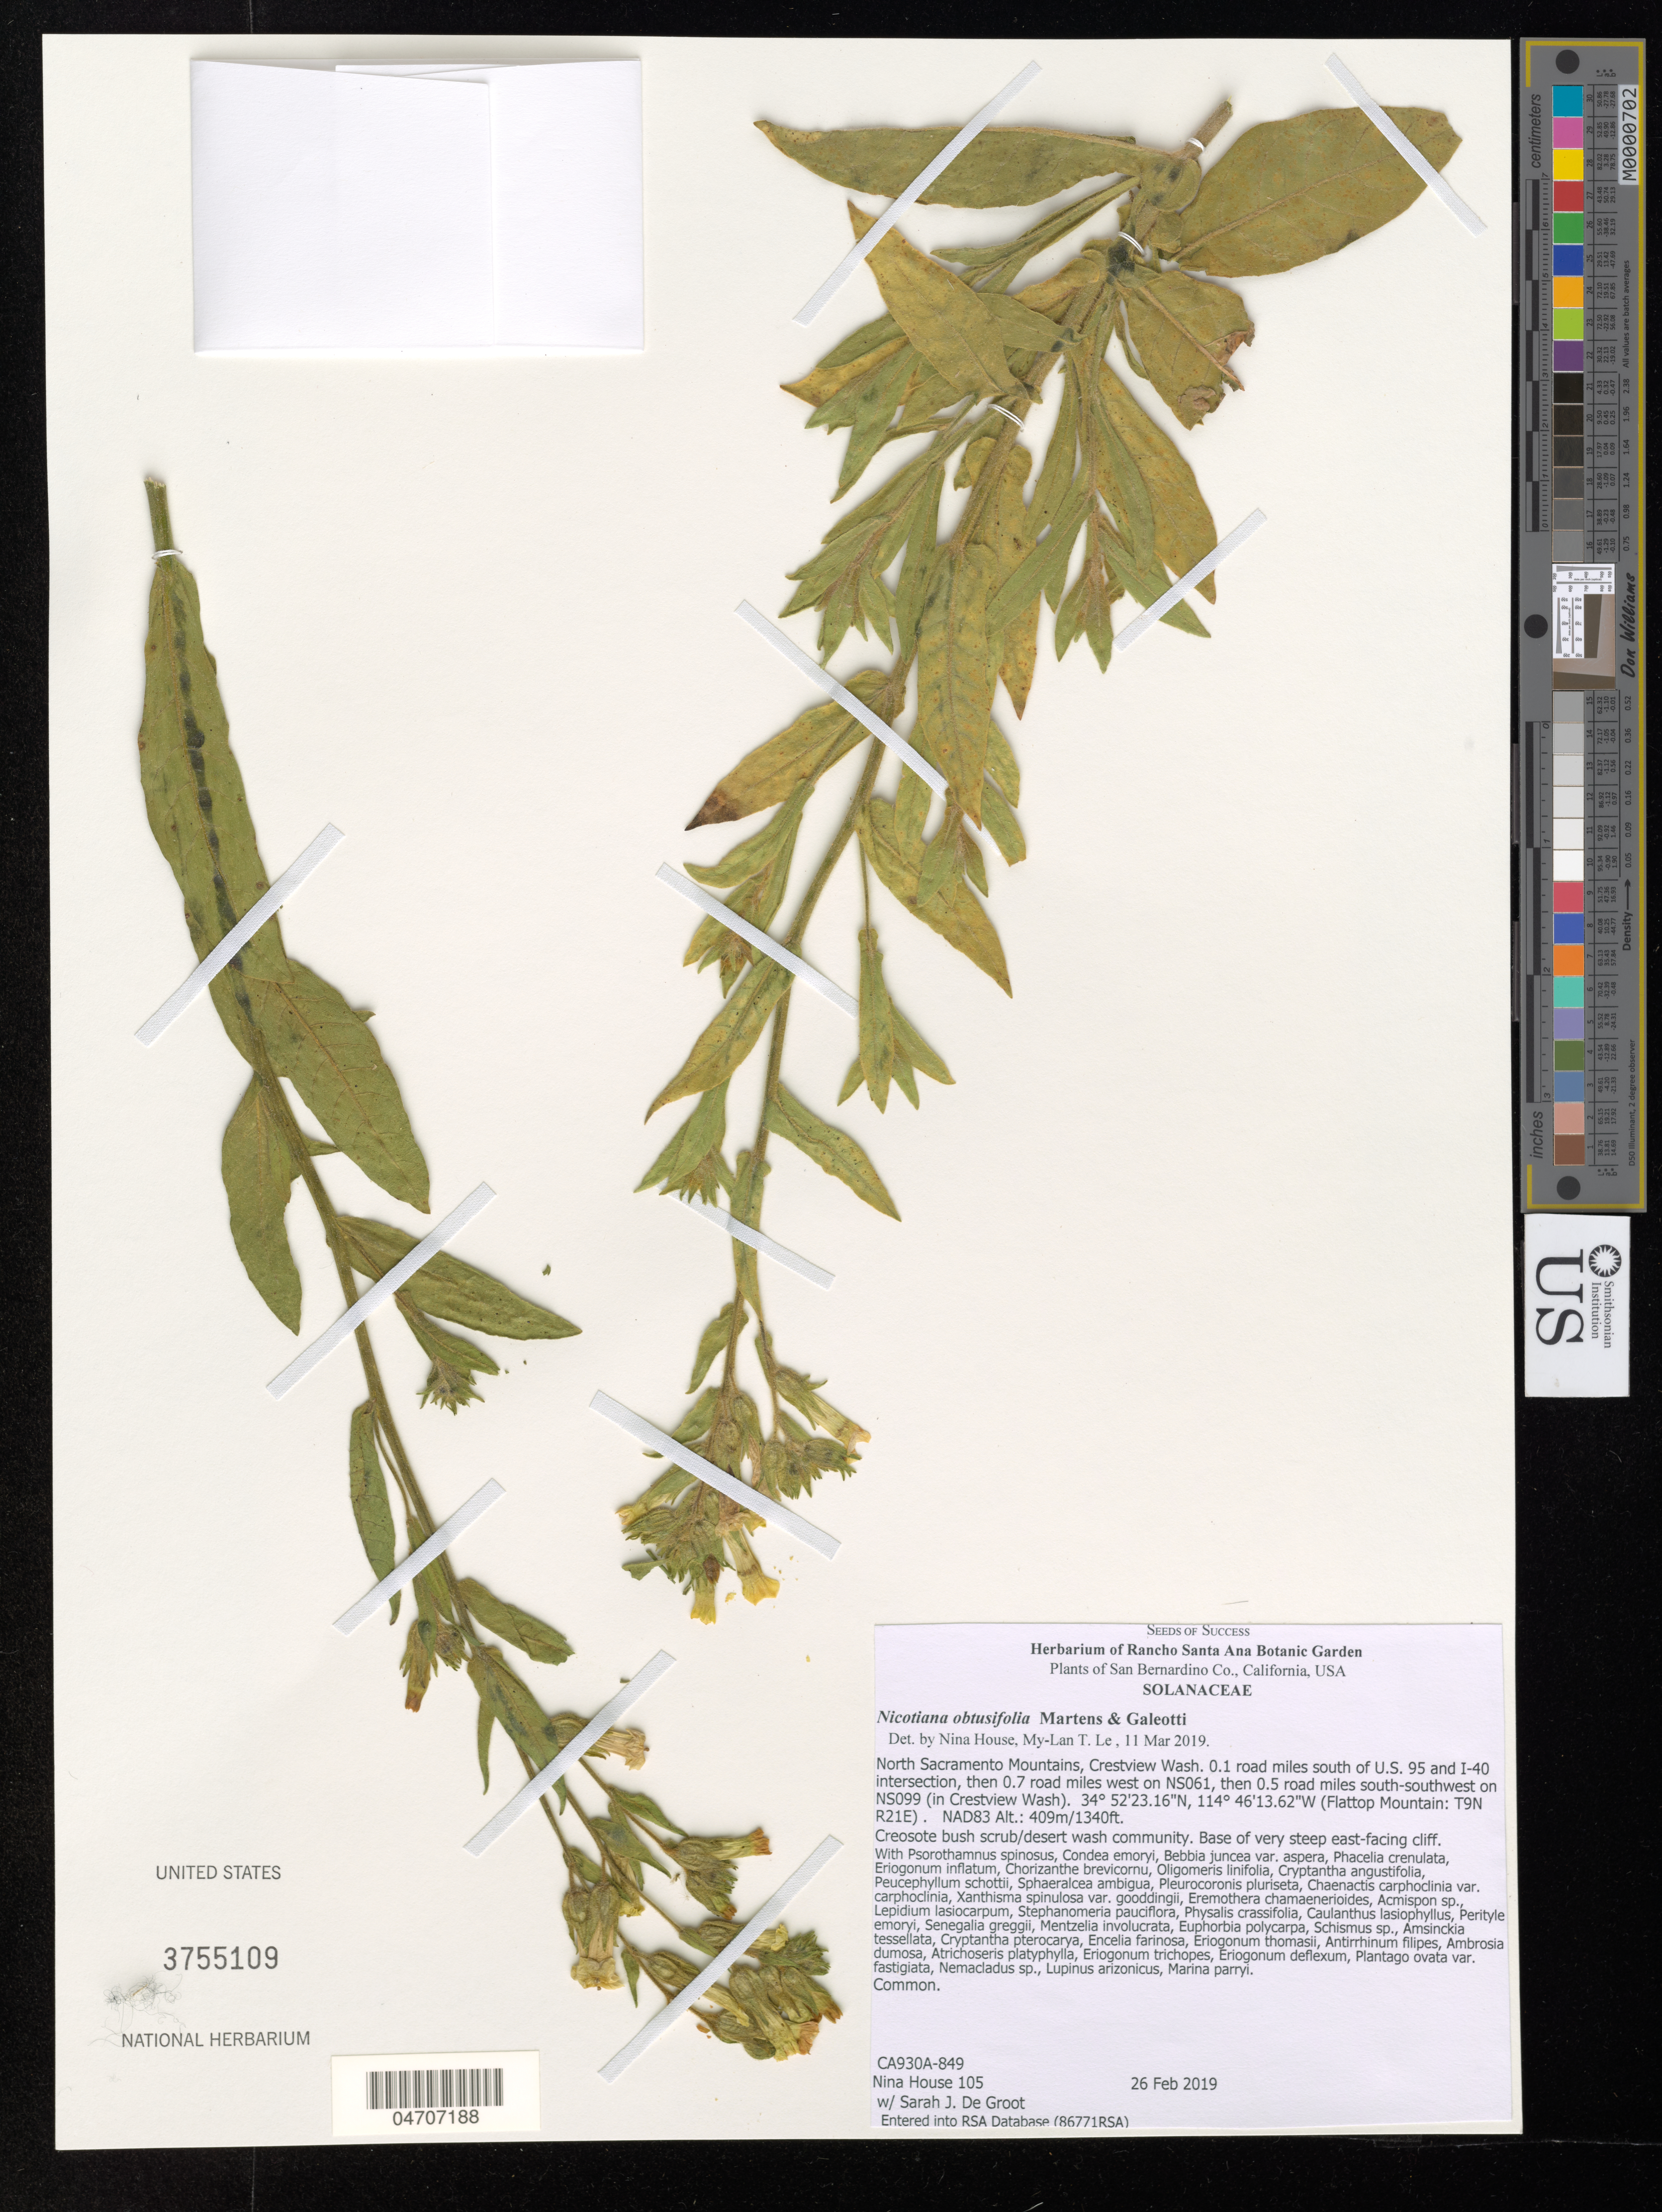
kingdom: Plantae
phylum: Tracheophyta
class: Magnoliopsida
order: Solanales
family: Solanaceae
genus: Nicotiana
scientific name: Nicotiana obtusifolia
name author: M. Martens & Galeotti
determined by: House, Nina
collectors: N. House & S. De Groot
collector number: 105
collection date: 2019-02-26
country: United States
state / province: California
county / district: San Bernardino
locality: San Bernardino Co. North Sacramento Mountains, Crestview Wash. 0.1 road miles south of U.S. 95 and I-40 intersection, then 0.7 road miles west on NS061, then 0.5 road miles south-southwest on NS099 (in Crestview Wash). (Flattop Mountain: T9N R21E). NAD83.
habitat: Creosote bush scrub/desert wash community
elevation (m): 409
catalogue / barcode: US 3755109